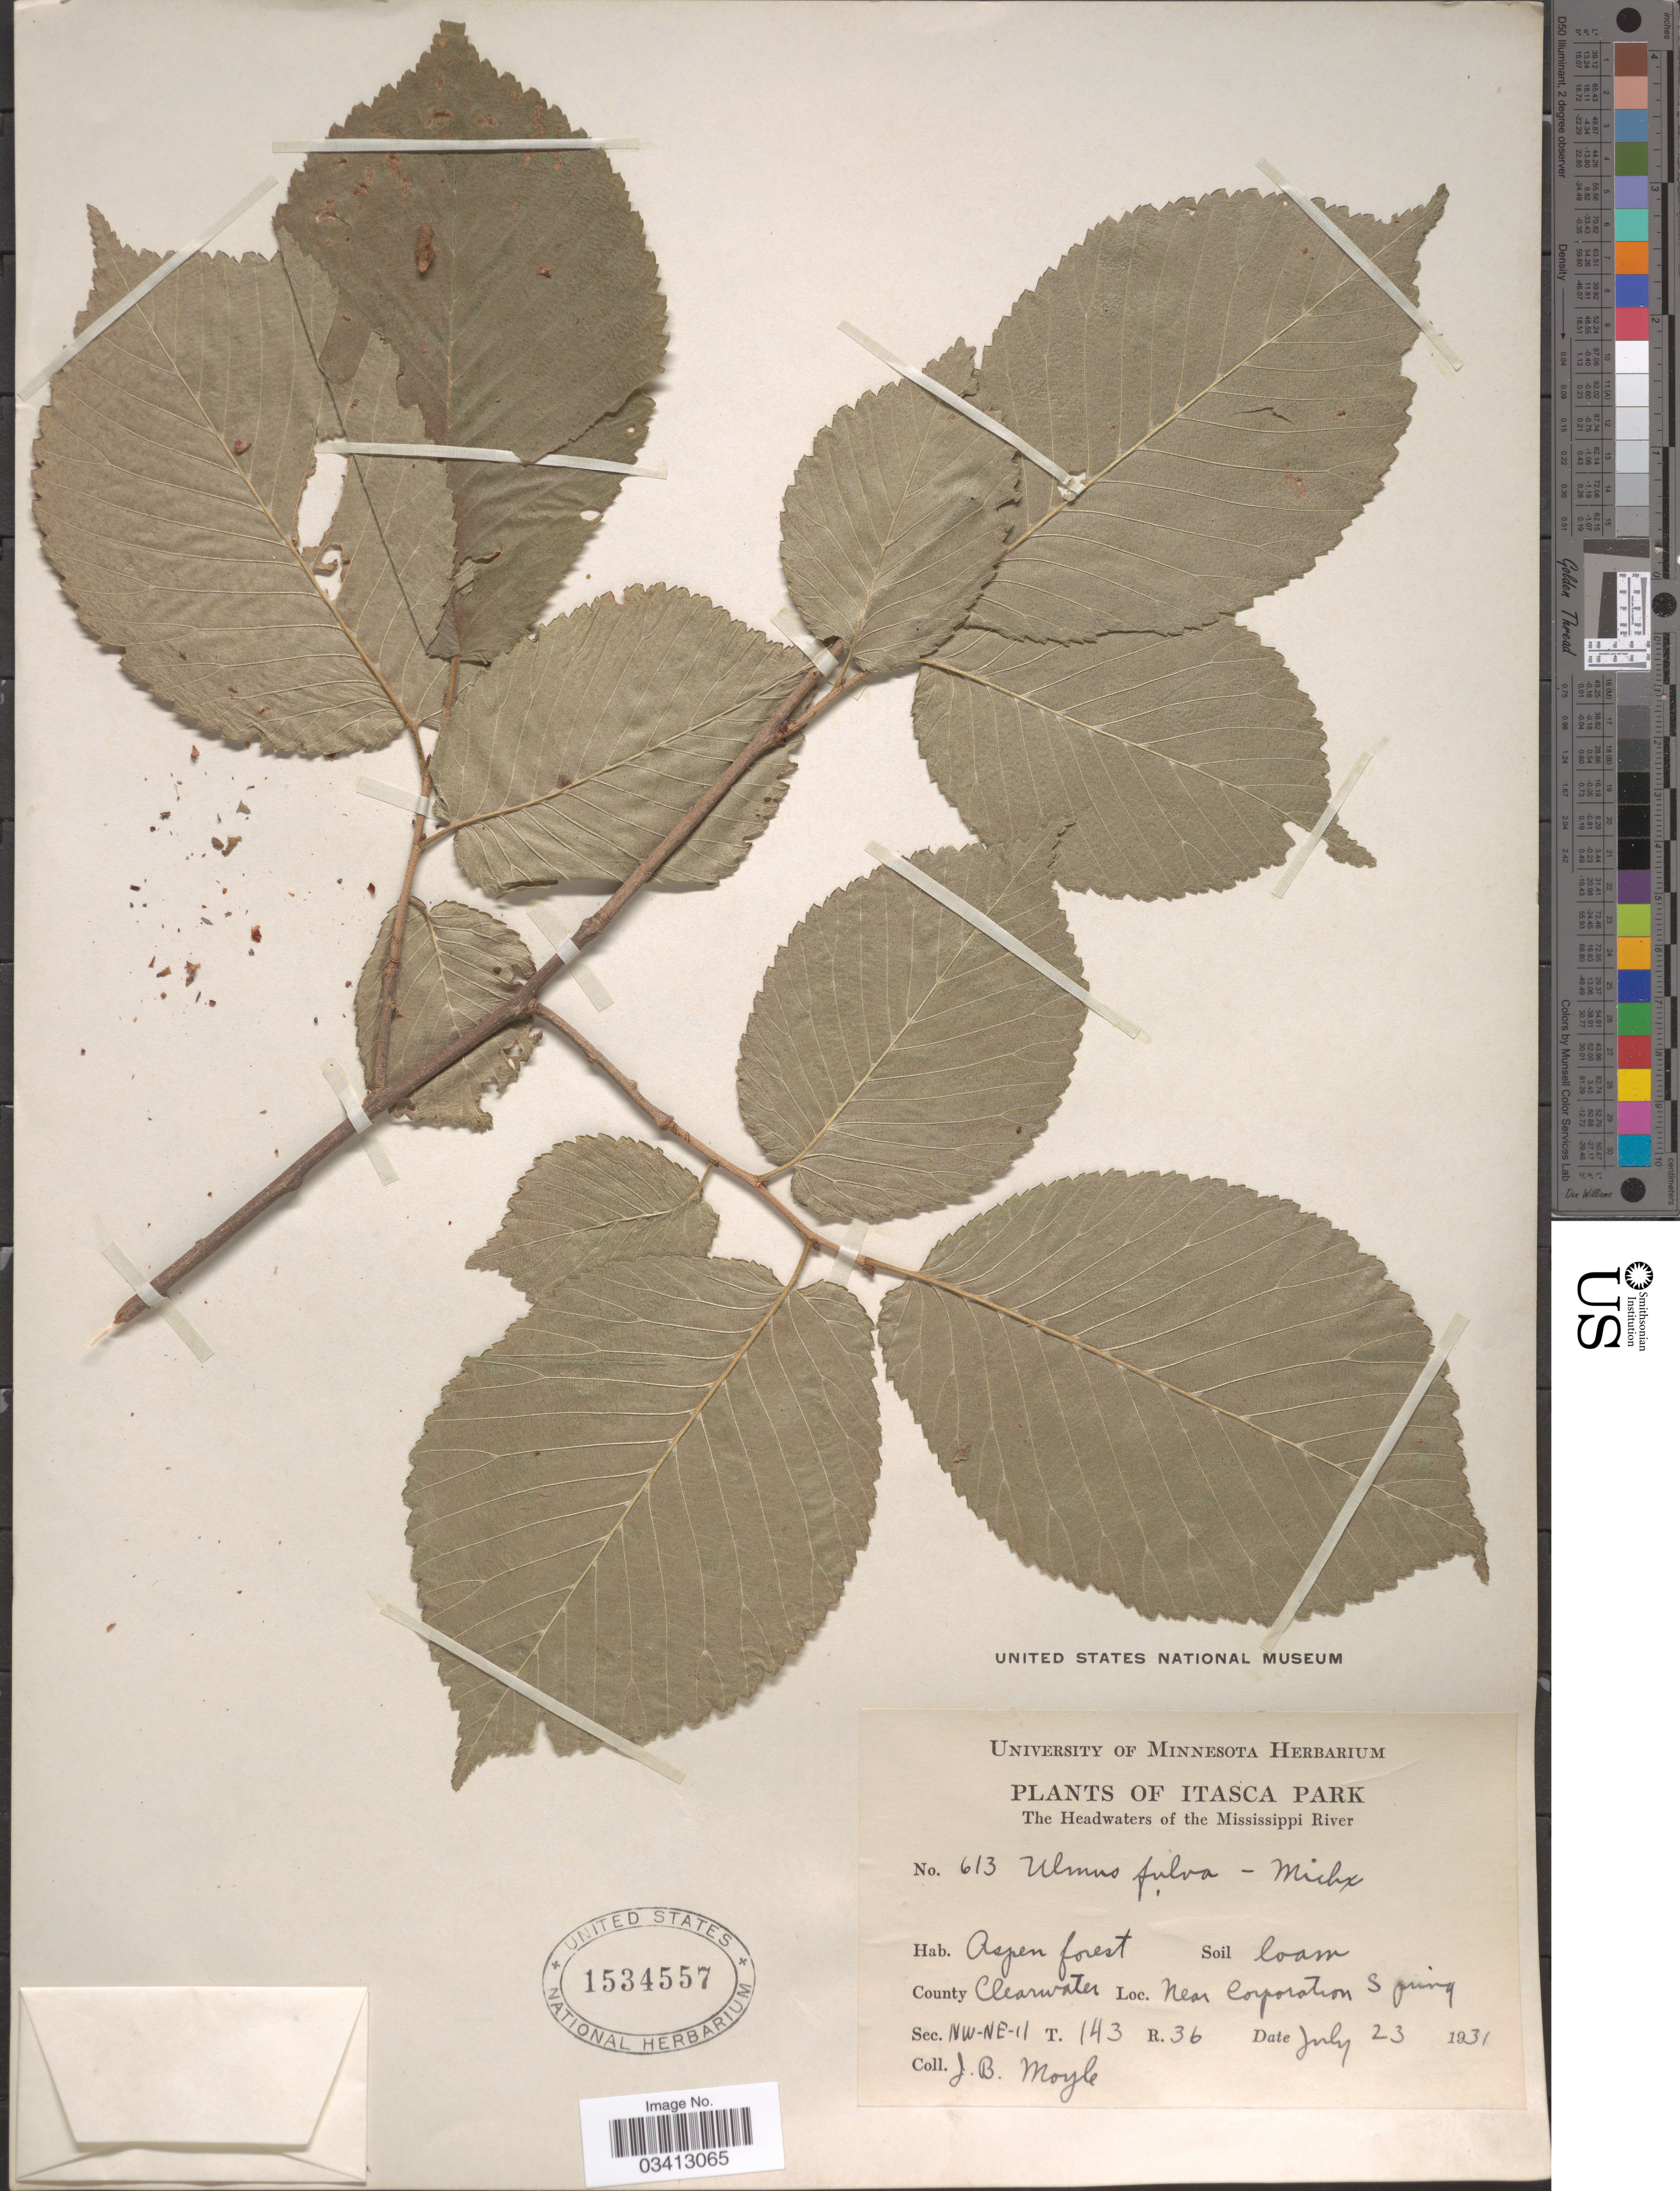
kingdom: Plantae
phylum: Tracheophyta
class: Magnoliopsida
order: Rosales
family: Ulmaceae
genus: Ulmus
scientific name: Ulmus rubra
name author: Muhl.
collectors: J. Moyle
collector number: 613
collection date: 1931-07-23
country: United States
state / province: Minnesota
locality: Itasca Park. The Headwaters of the Mississippi River. County Clearwater. Near Corporation Spring. Sec. NW-NE-11 T. 143 R.36.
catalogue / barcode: US 1534557